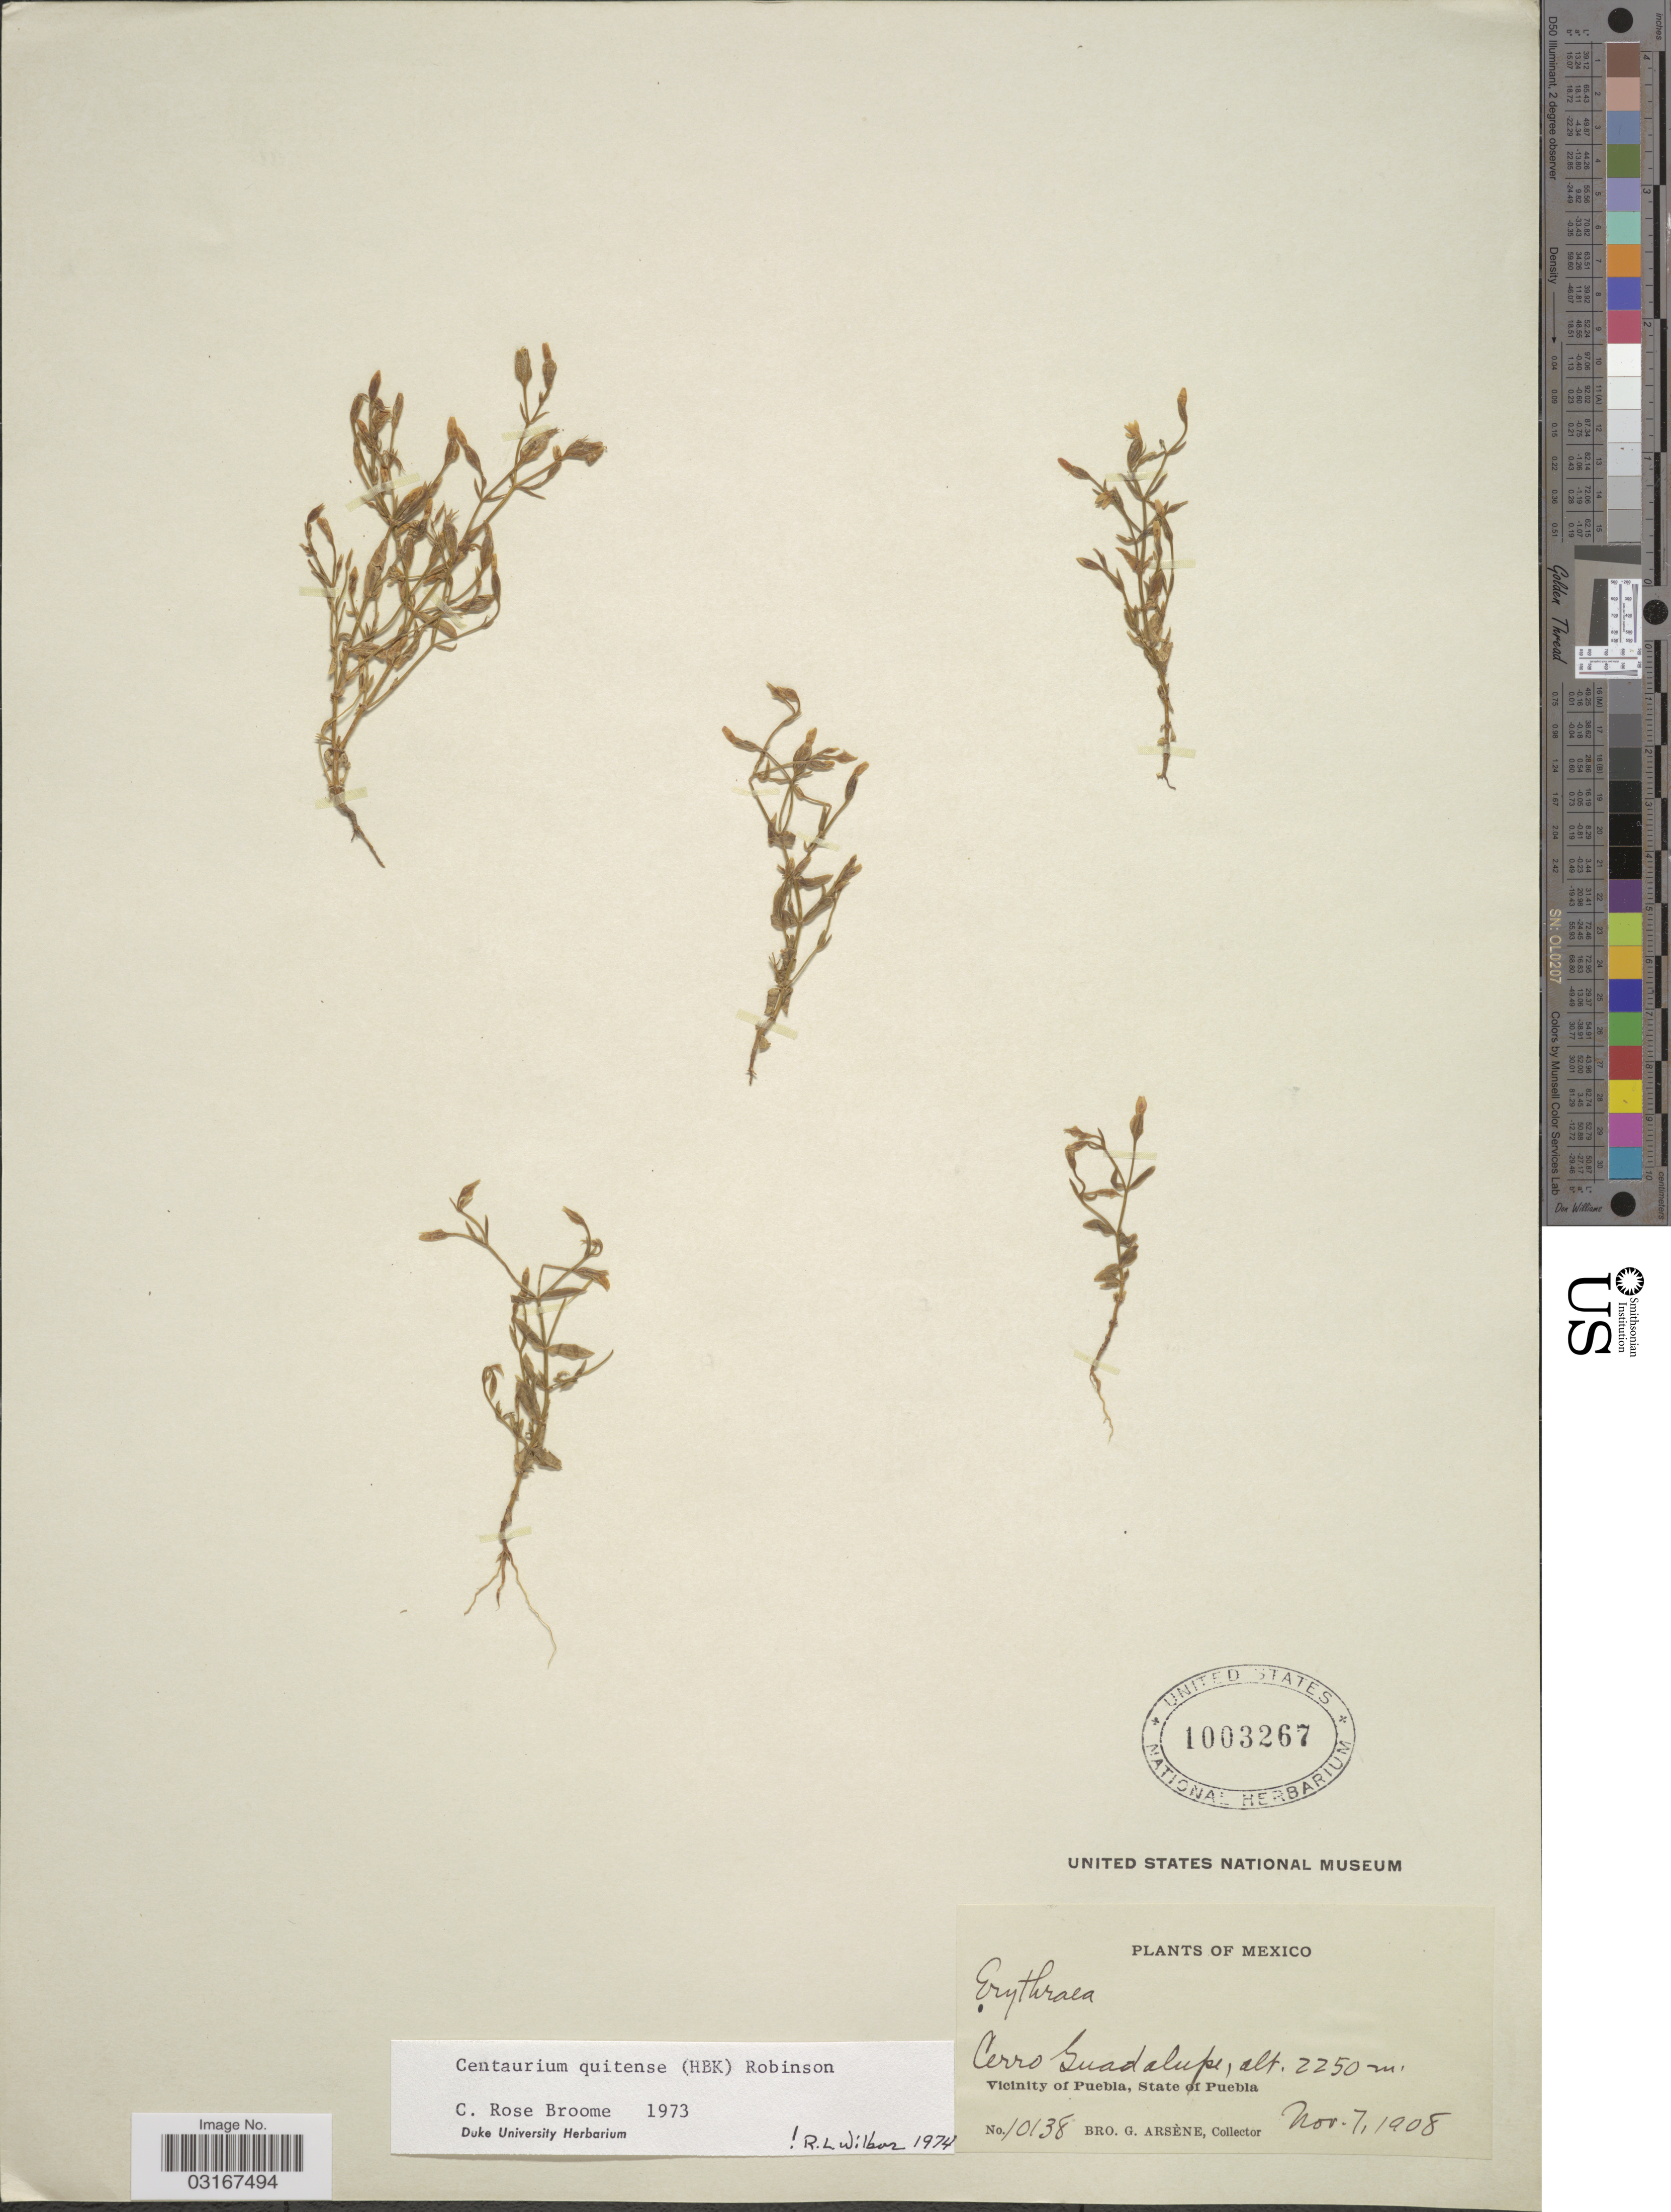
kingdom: Plantae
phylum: Tracheophyta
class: Magnoliopsida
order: Gentianales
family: Gentianaceae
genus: Centaurium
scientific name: Centaurium quitense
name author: (Kunth) B.L. Rob.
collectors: Bro. G. Arsène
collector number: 10138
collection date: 1908-11-07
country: Mexico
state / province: Puebla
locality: Cerro Guadalupe. Vicinity of Puebla.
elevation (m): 2250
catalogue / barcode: US 1003267